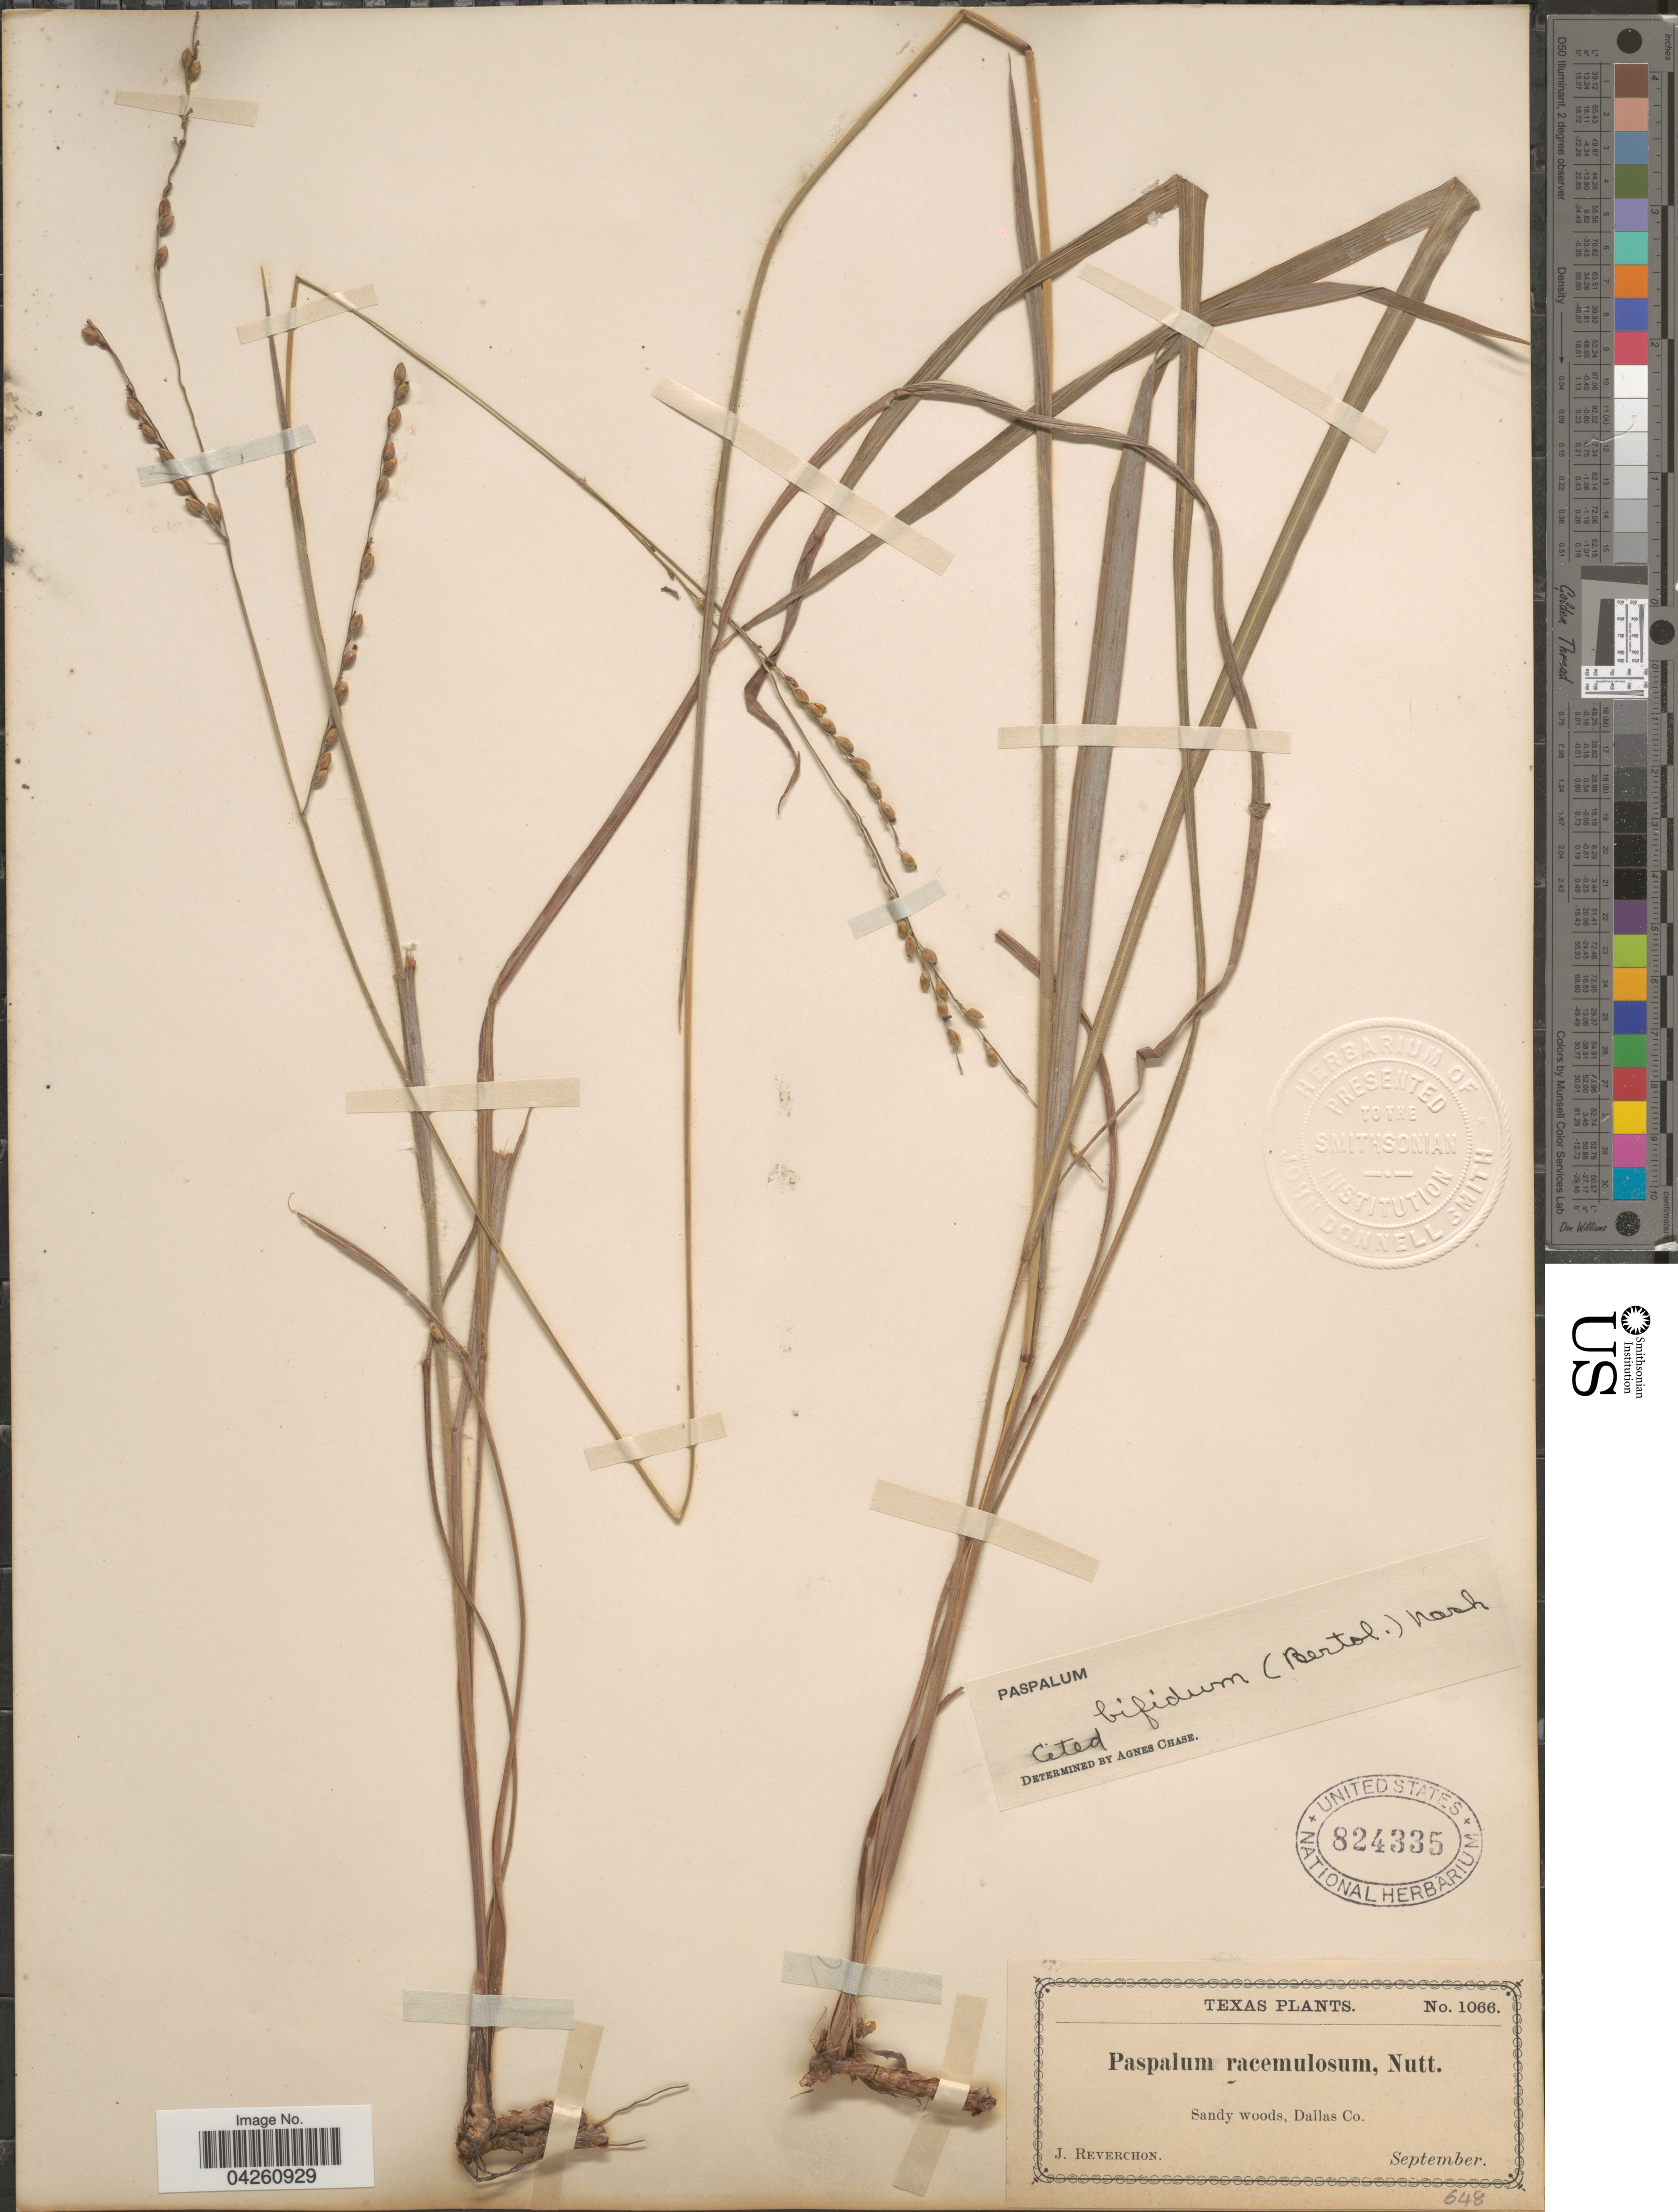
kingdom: Plantae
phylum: Tracheophyta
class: Liliopsida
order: Poales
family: Poaceae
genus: Paspalum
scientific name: Paspalum bifidum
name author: (Bertol.) Nash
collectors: J. Reverchon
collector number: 1066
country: United States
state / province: Texas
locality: Sandy woods, Dallas.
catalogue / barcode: US 824335